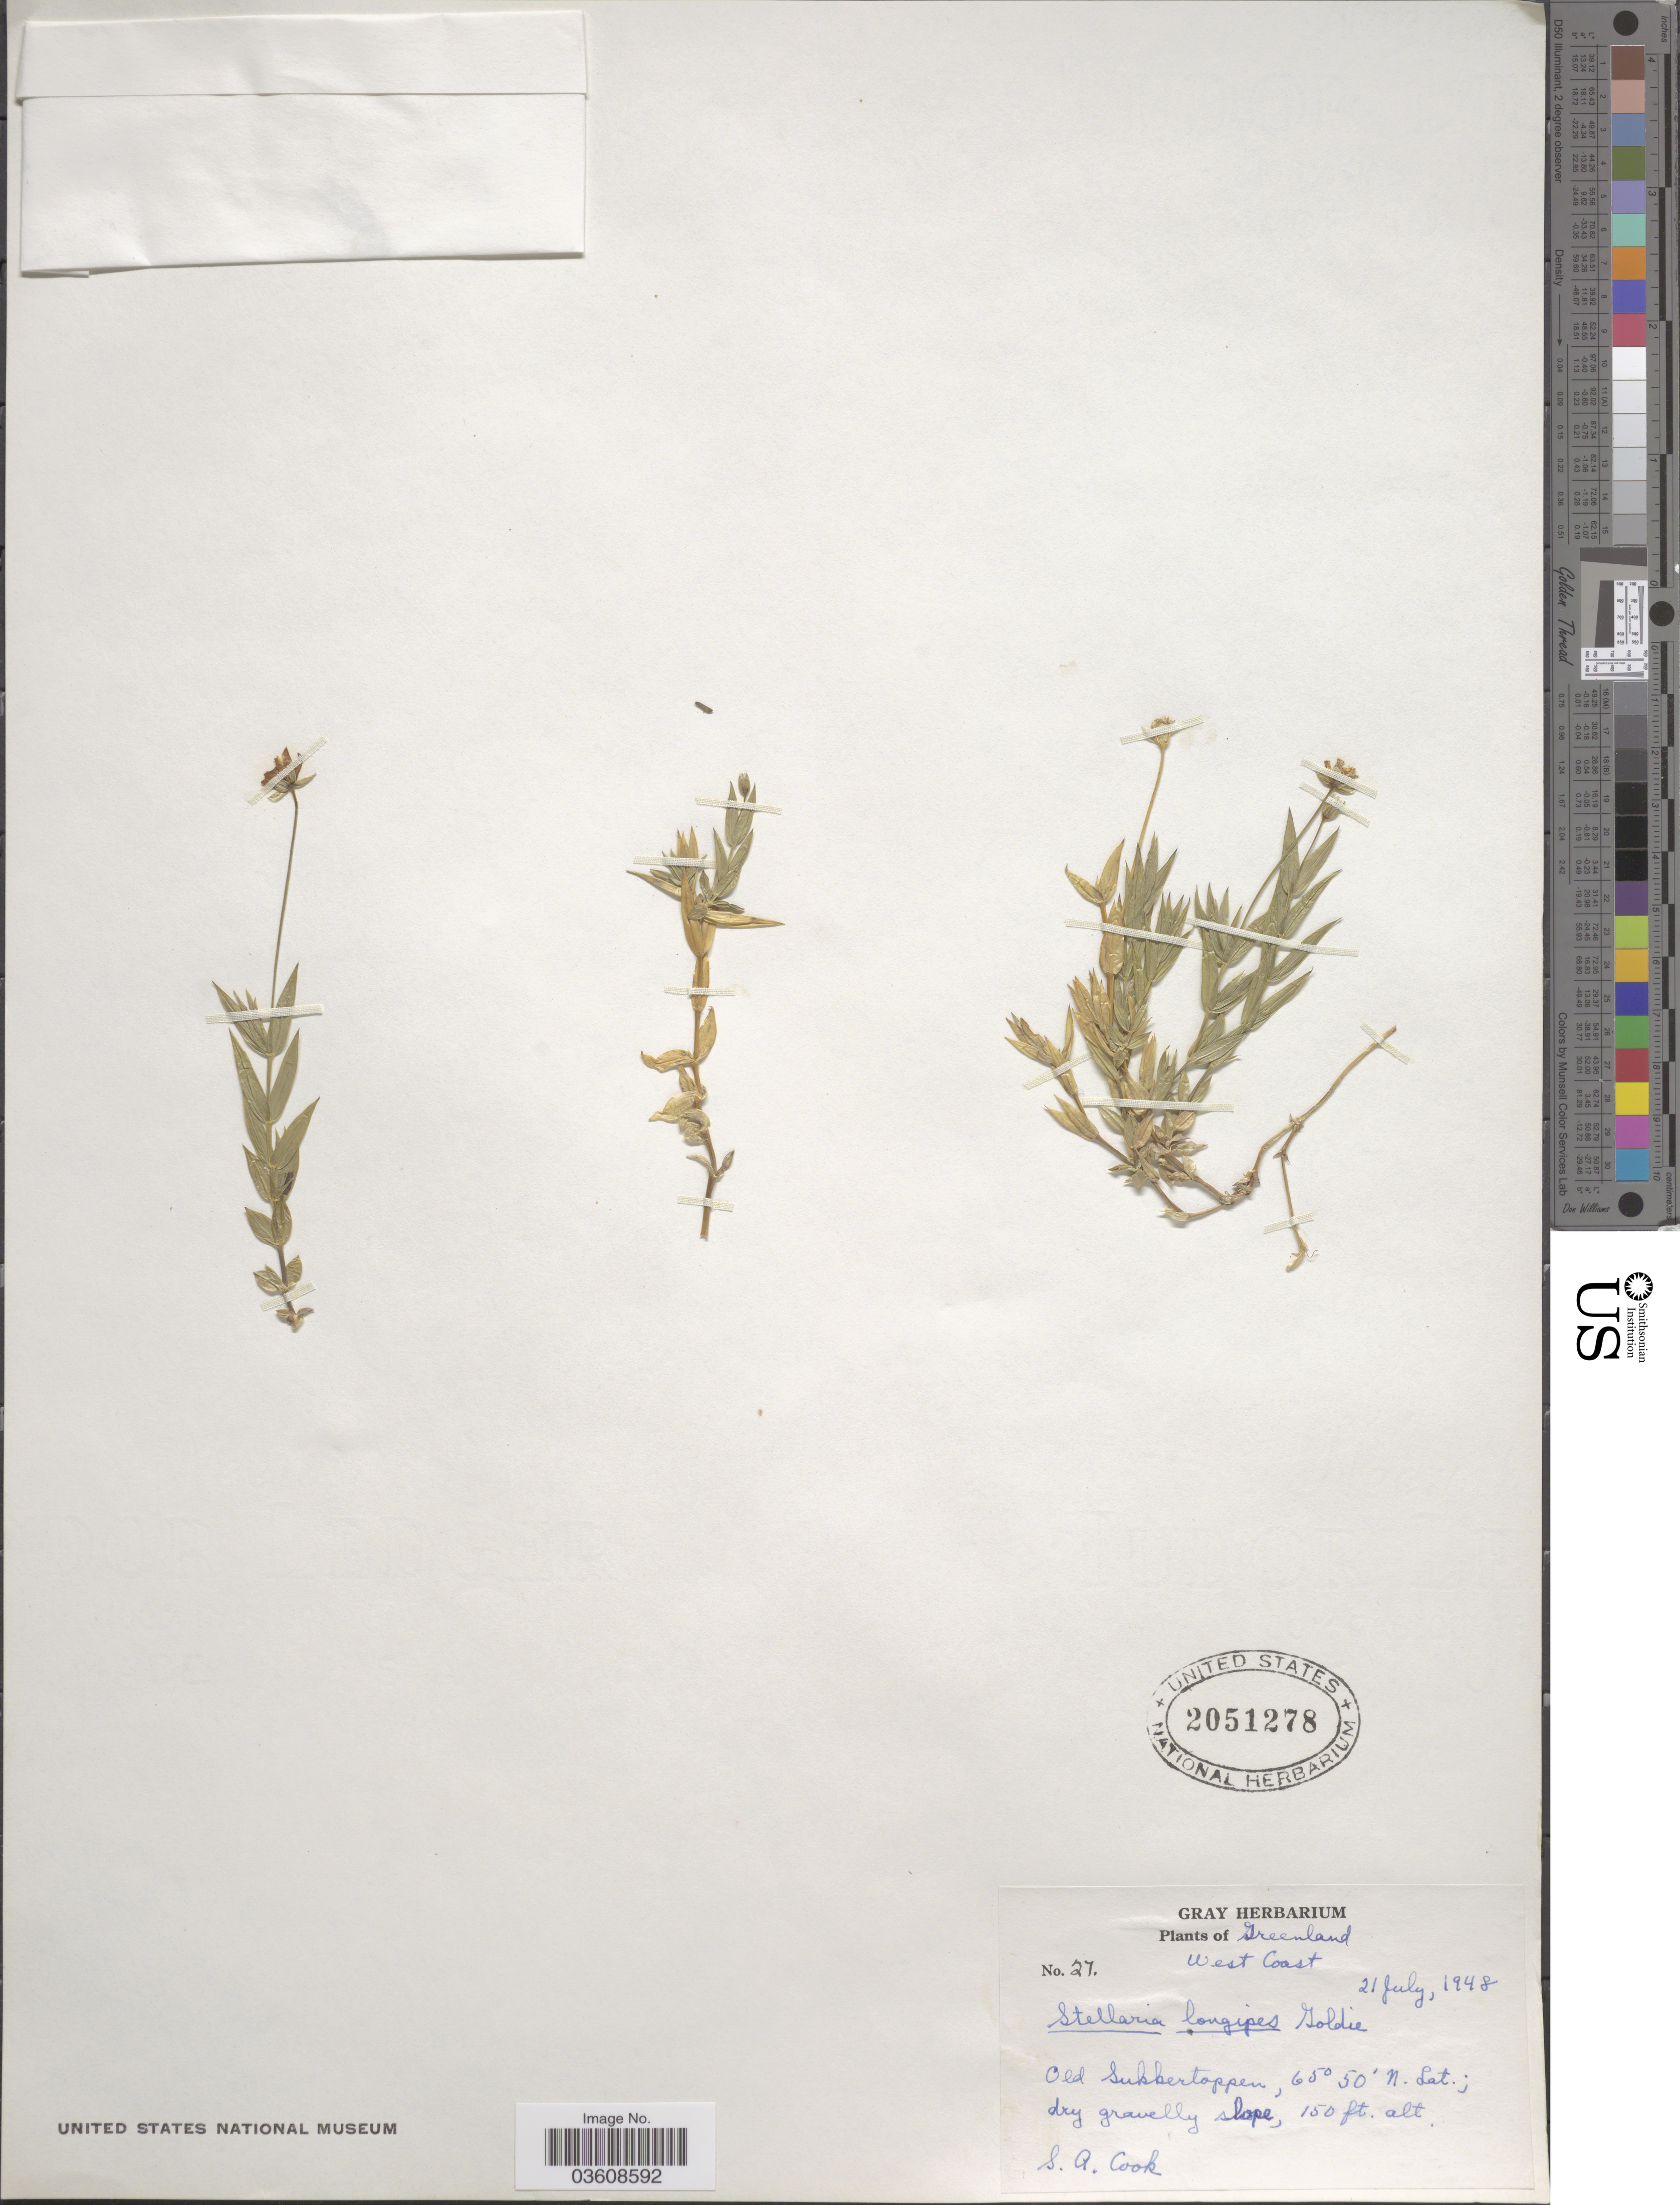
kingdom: Plantae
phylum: Tracheophyta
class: Magnoliopsida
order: Caryophyllales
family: Caryophyllaceae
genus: Stellaria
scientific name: Stellaria longipes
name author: Goldie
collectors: S. A. Cook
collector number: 27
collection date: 1948-07-21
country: Greenland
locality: West Coast. Old Sukkertoppen.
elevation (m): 46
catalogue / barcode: US 2051278